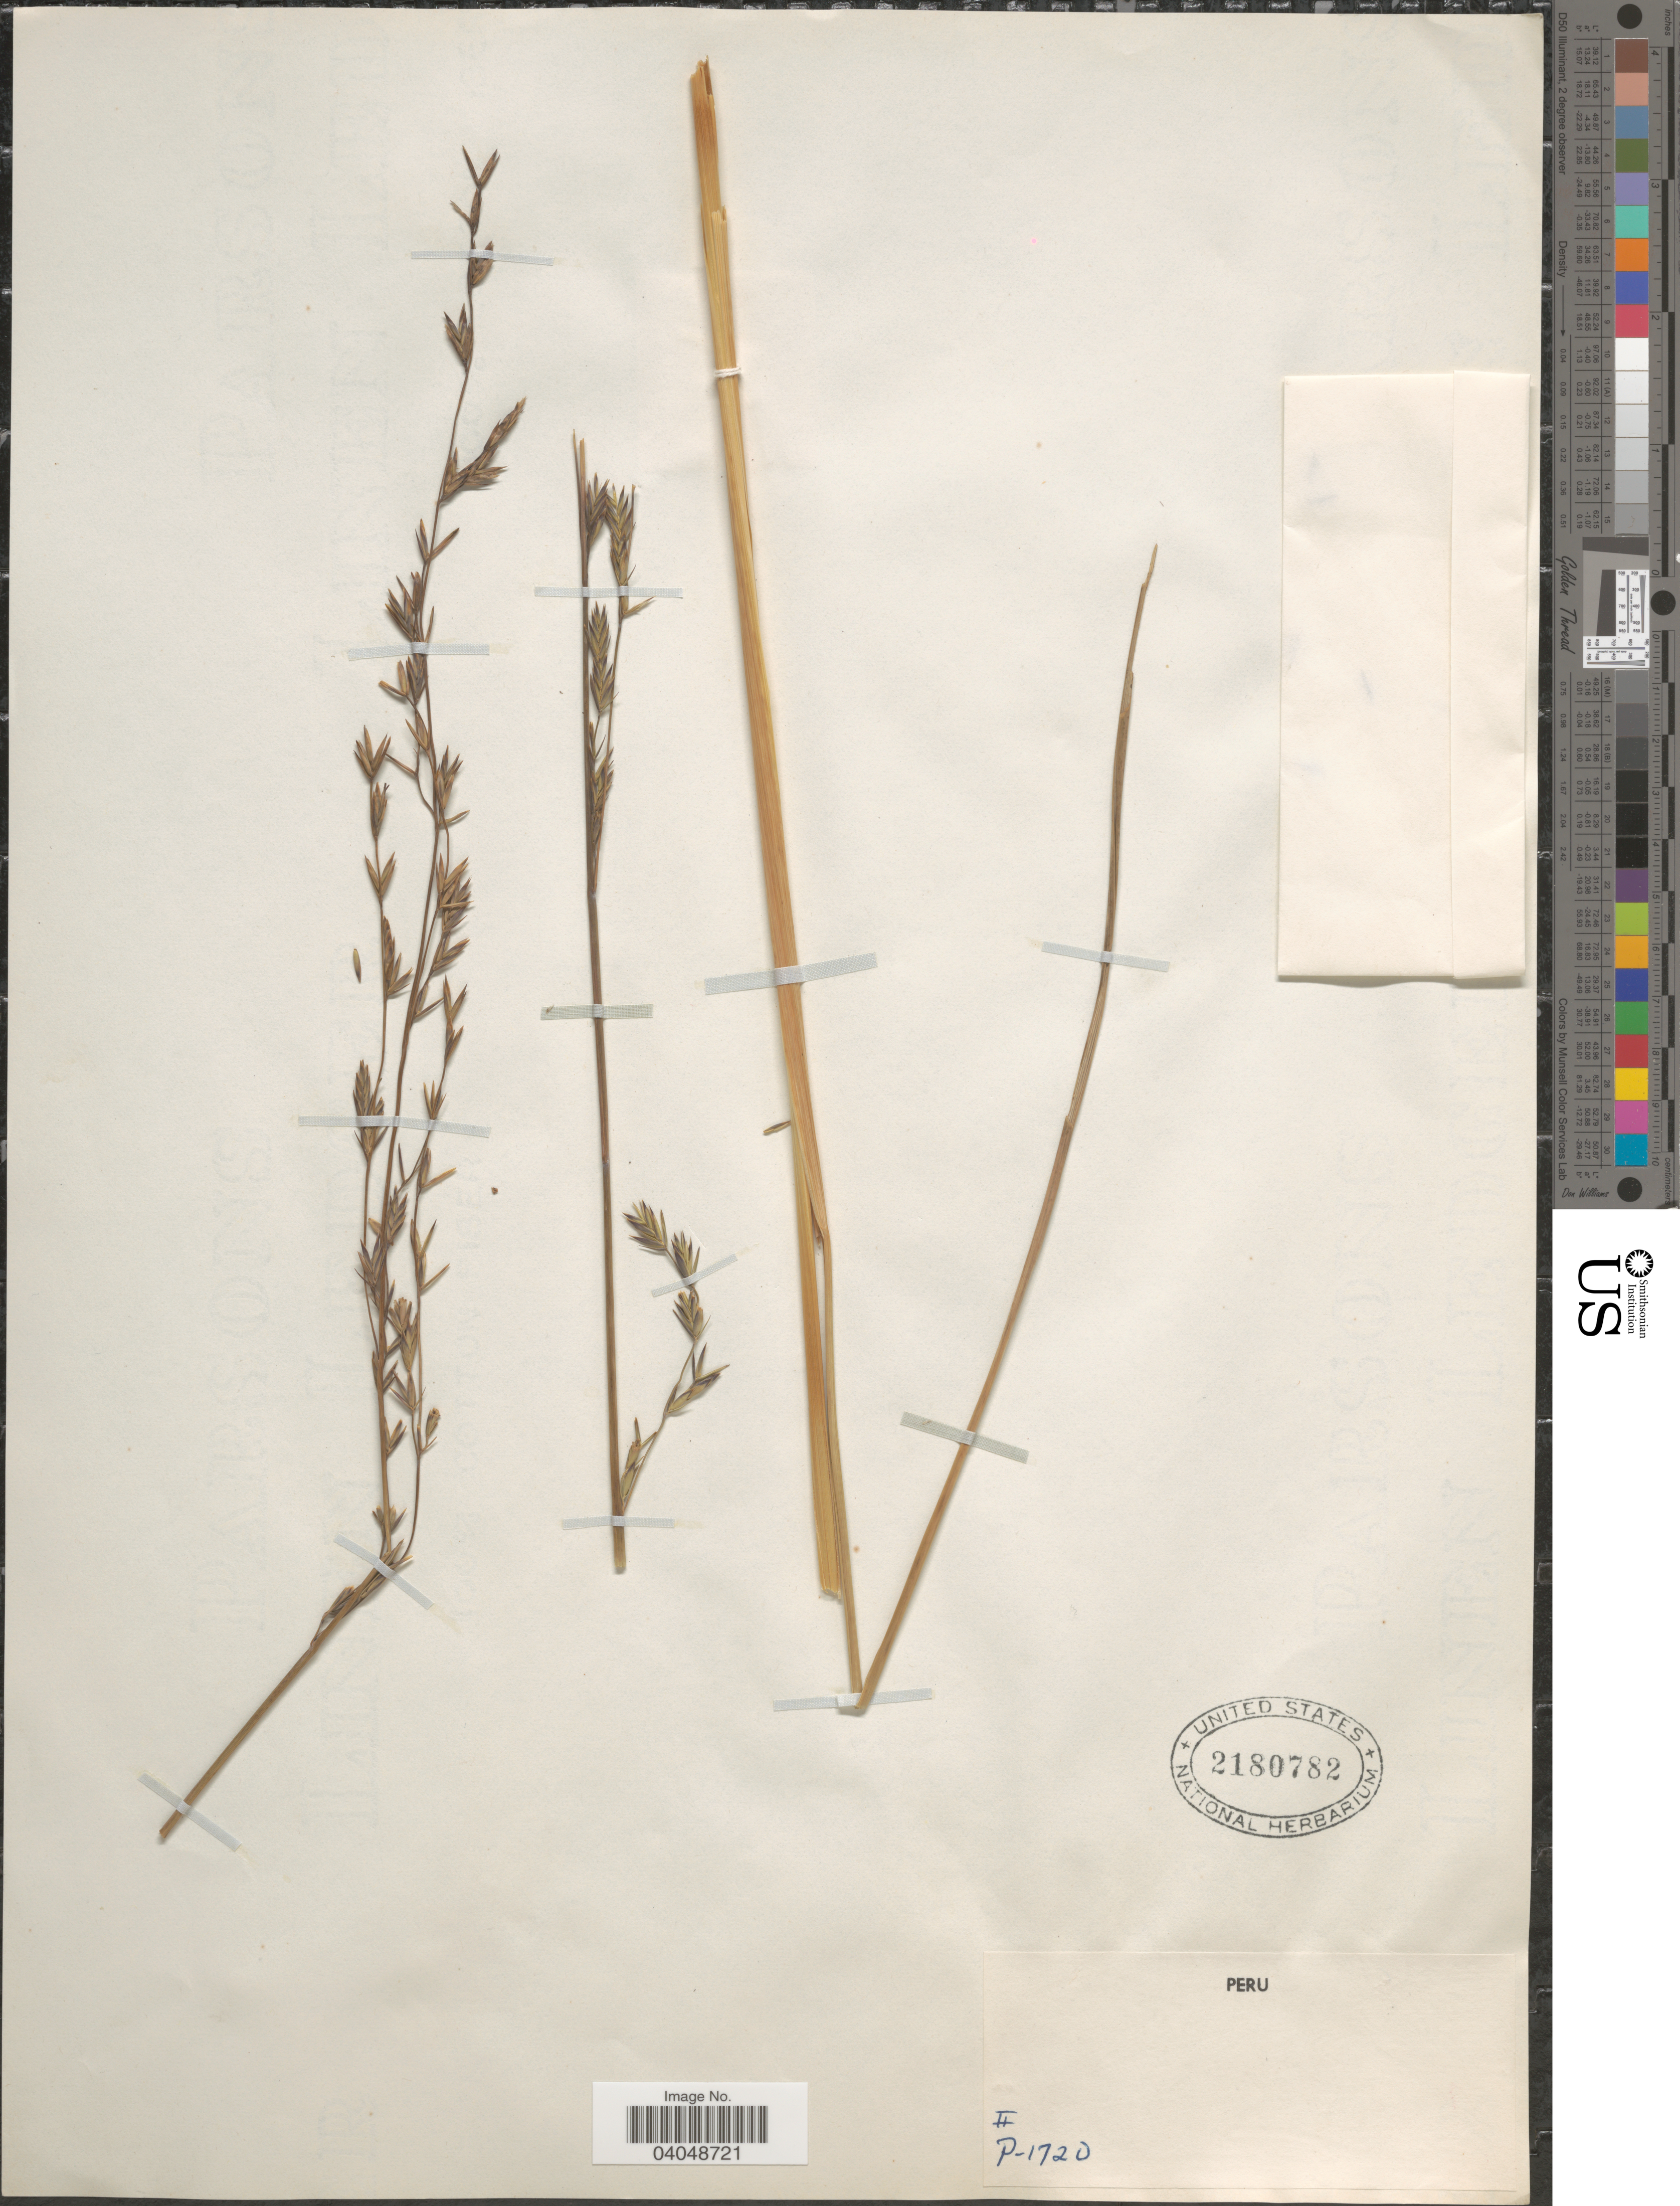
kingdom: Plantae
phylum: Tracheophyta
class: Liliopsida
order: Poales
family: Poaceae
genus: Festuca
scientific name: Festuca sp.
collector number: P-1720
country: Peru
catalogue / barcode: US 2180782